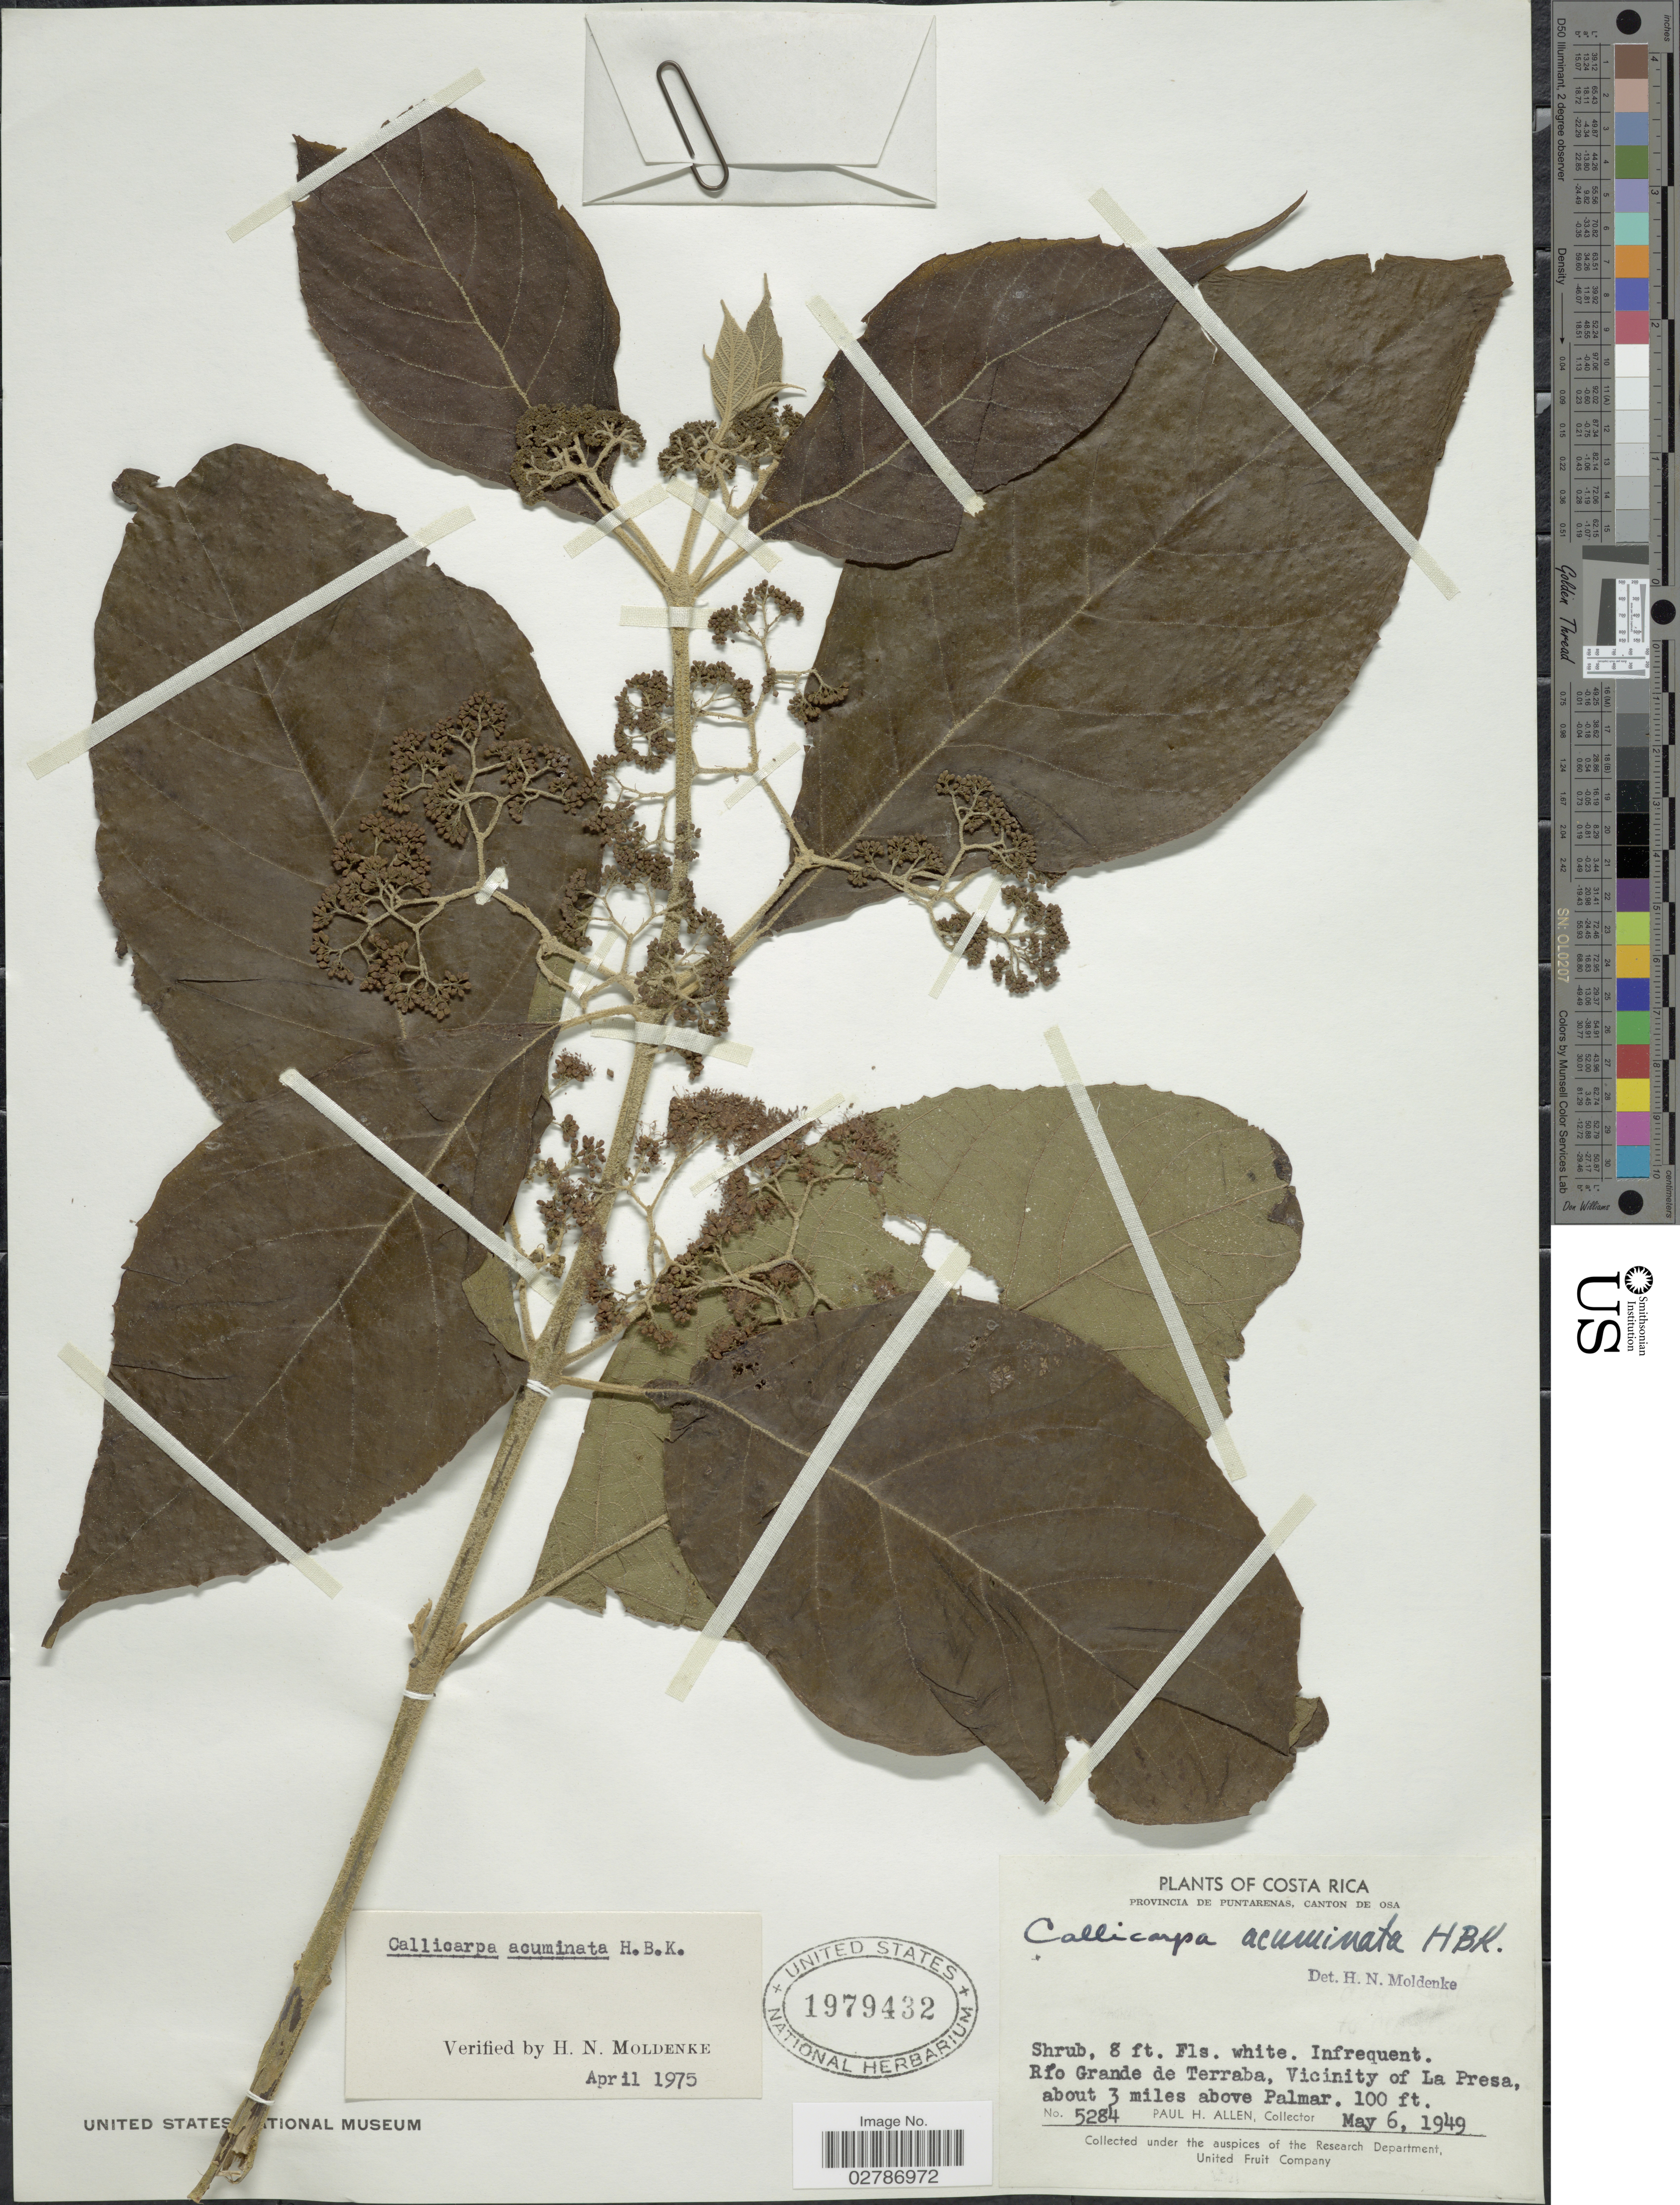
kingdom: Plantae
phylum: Tracheophyta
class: Magnoliopsida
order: Lamiales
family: Lamiaceae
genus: Callicarpa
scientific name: Callicarpa acuminata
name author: Kunth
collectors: P. H. Allen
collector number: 5284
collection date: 1949-05-06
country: Costa Rica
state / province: Puntarenas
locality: Canton de Osa. Río Grande de Terraba, Vicinity of La Presa, about 3 miles above Palmar.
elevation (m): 30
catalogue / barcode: US 1979432